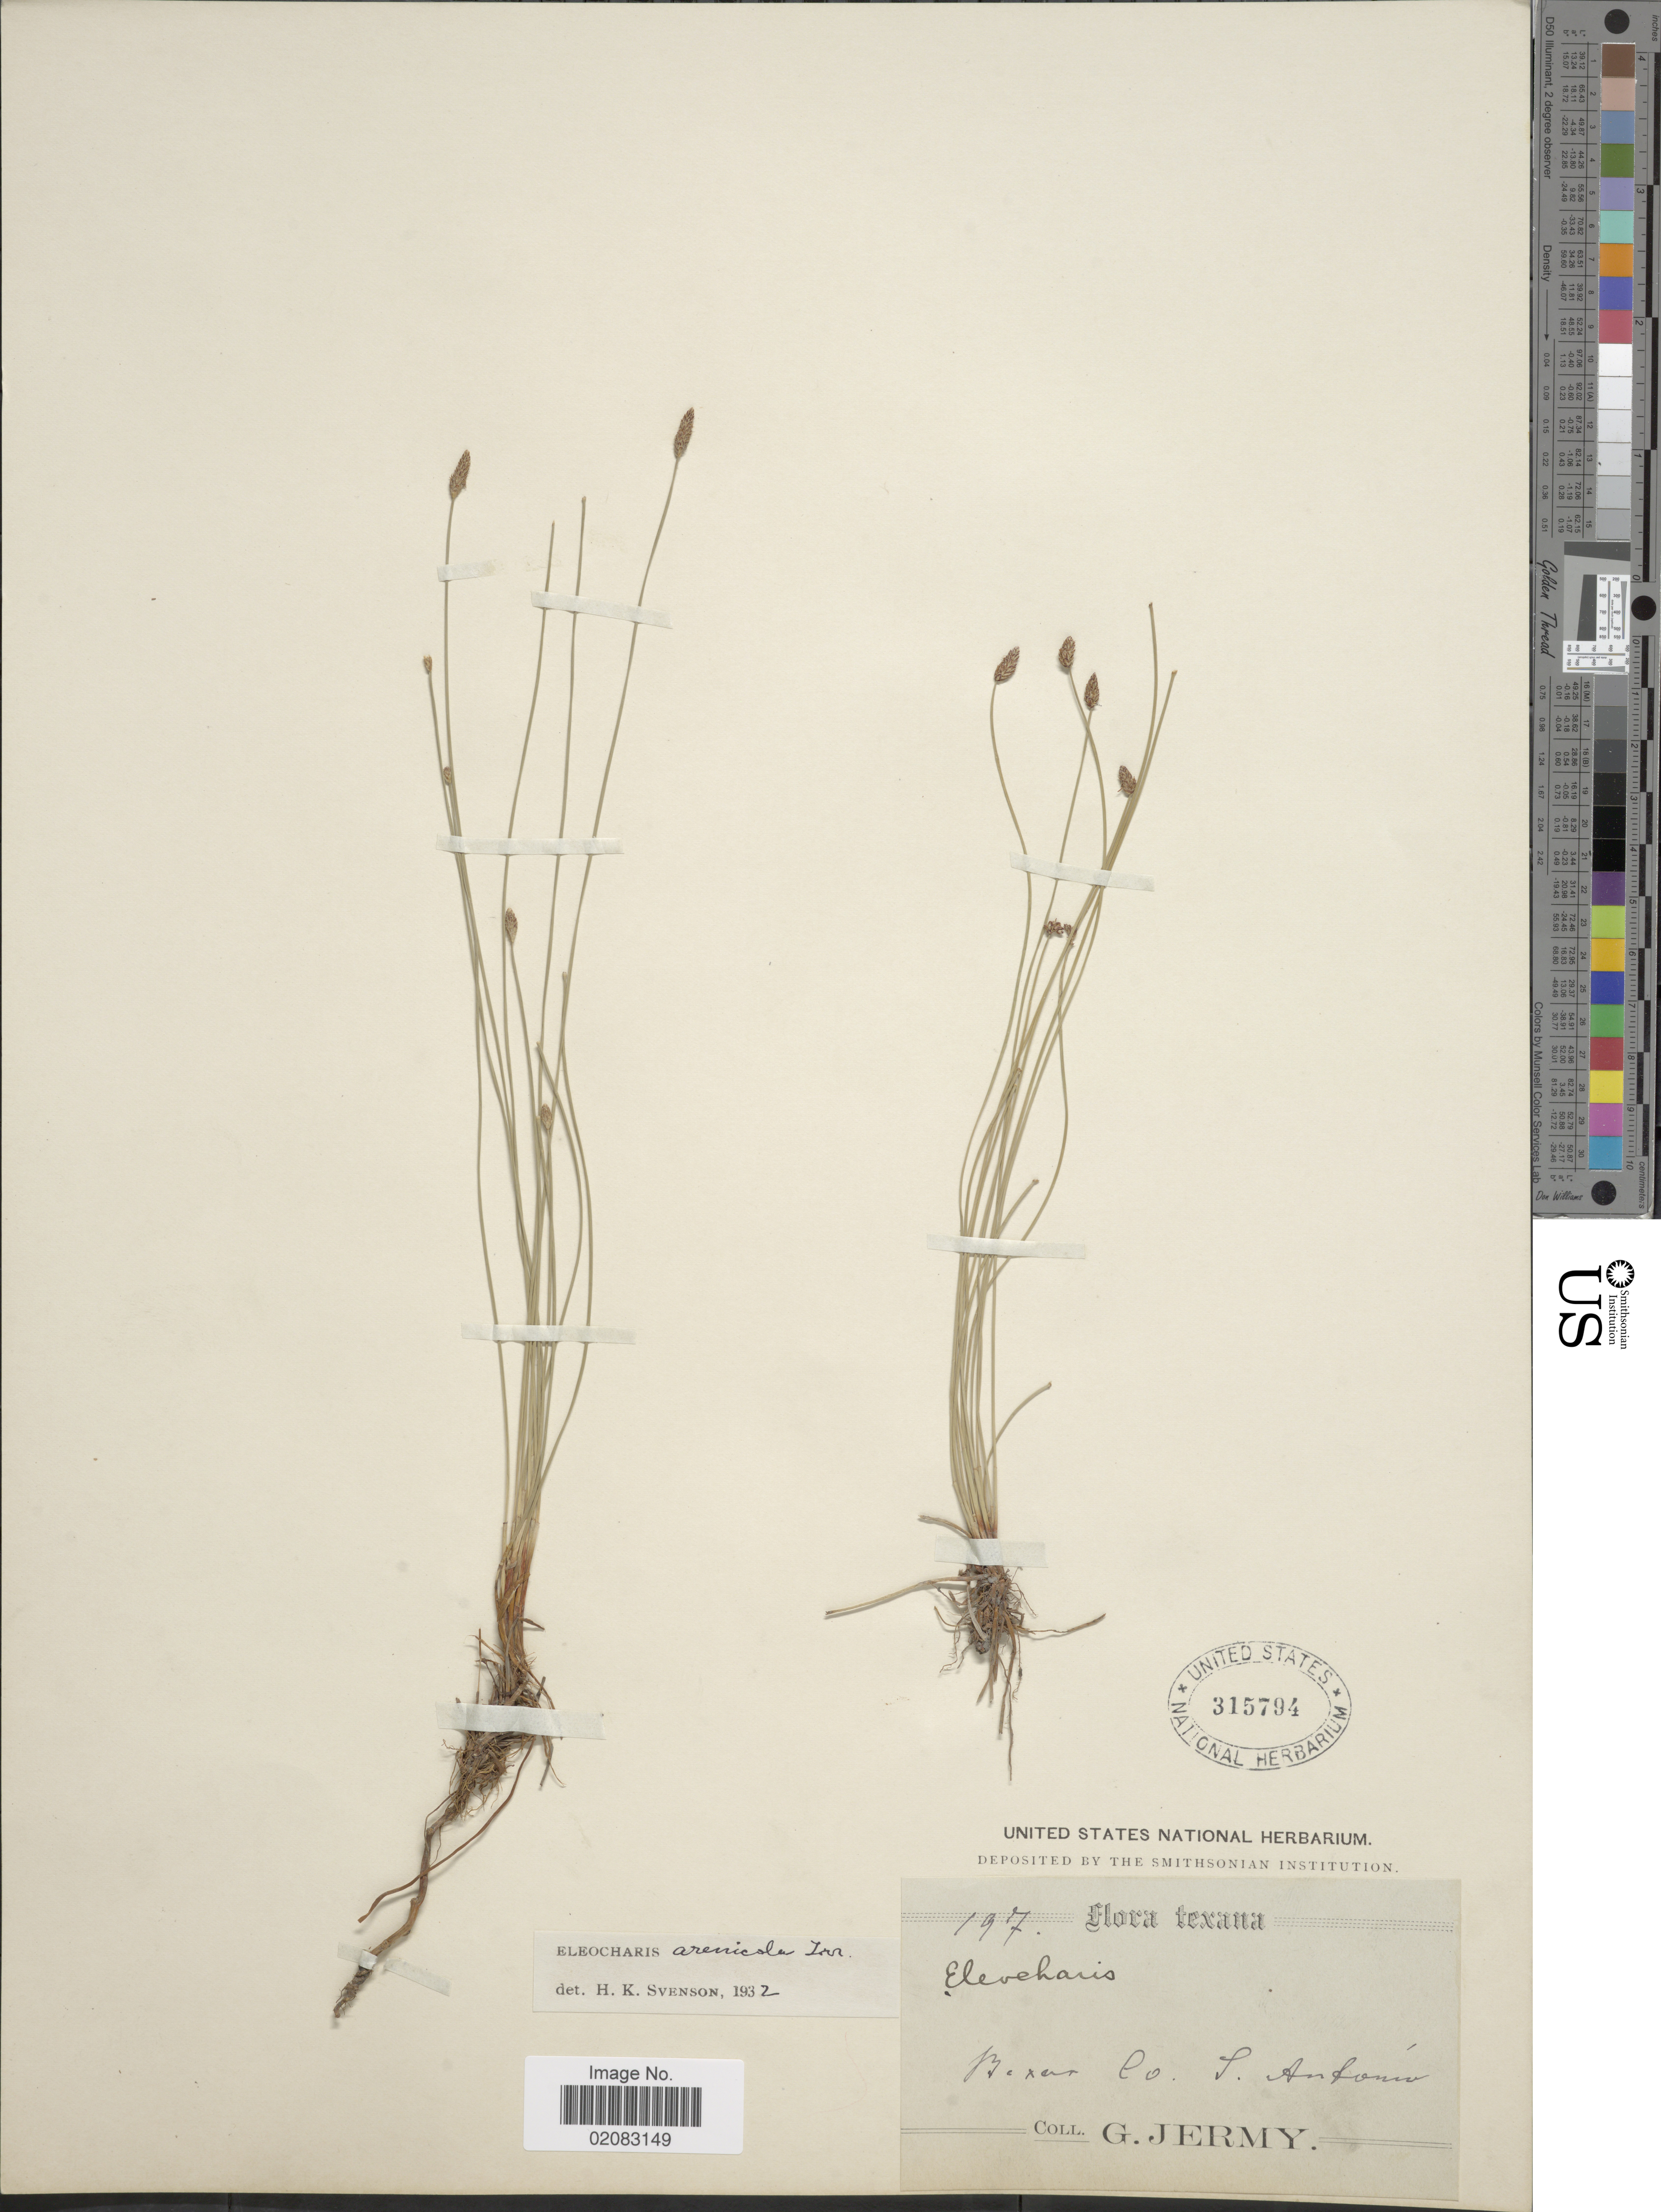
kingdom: Plantae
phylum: Tracheophyta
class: Liliopsida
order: Poales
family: Cyperaceae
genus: Eleocharis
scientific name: Eleocharis montevidensis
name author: Kunth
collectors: G. Jermy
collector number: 197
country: United States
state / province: Texas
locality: Bexar Co. S Antonio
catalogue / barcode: US 315794